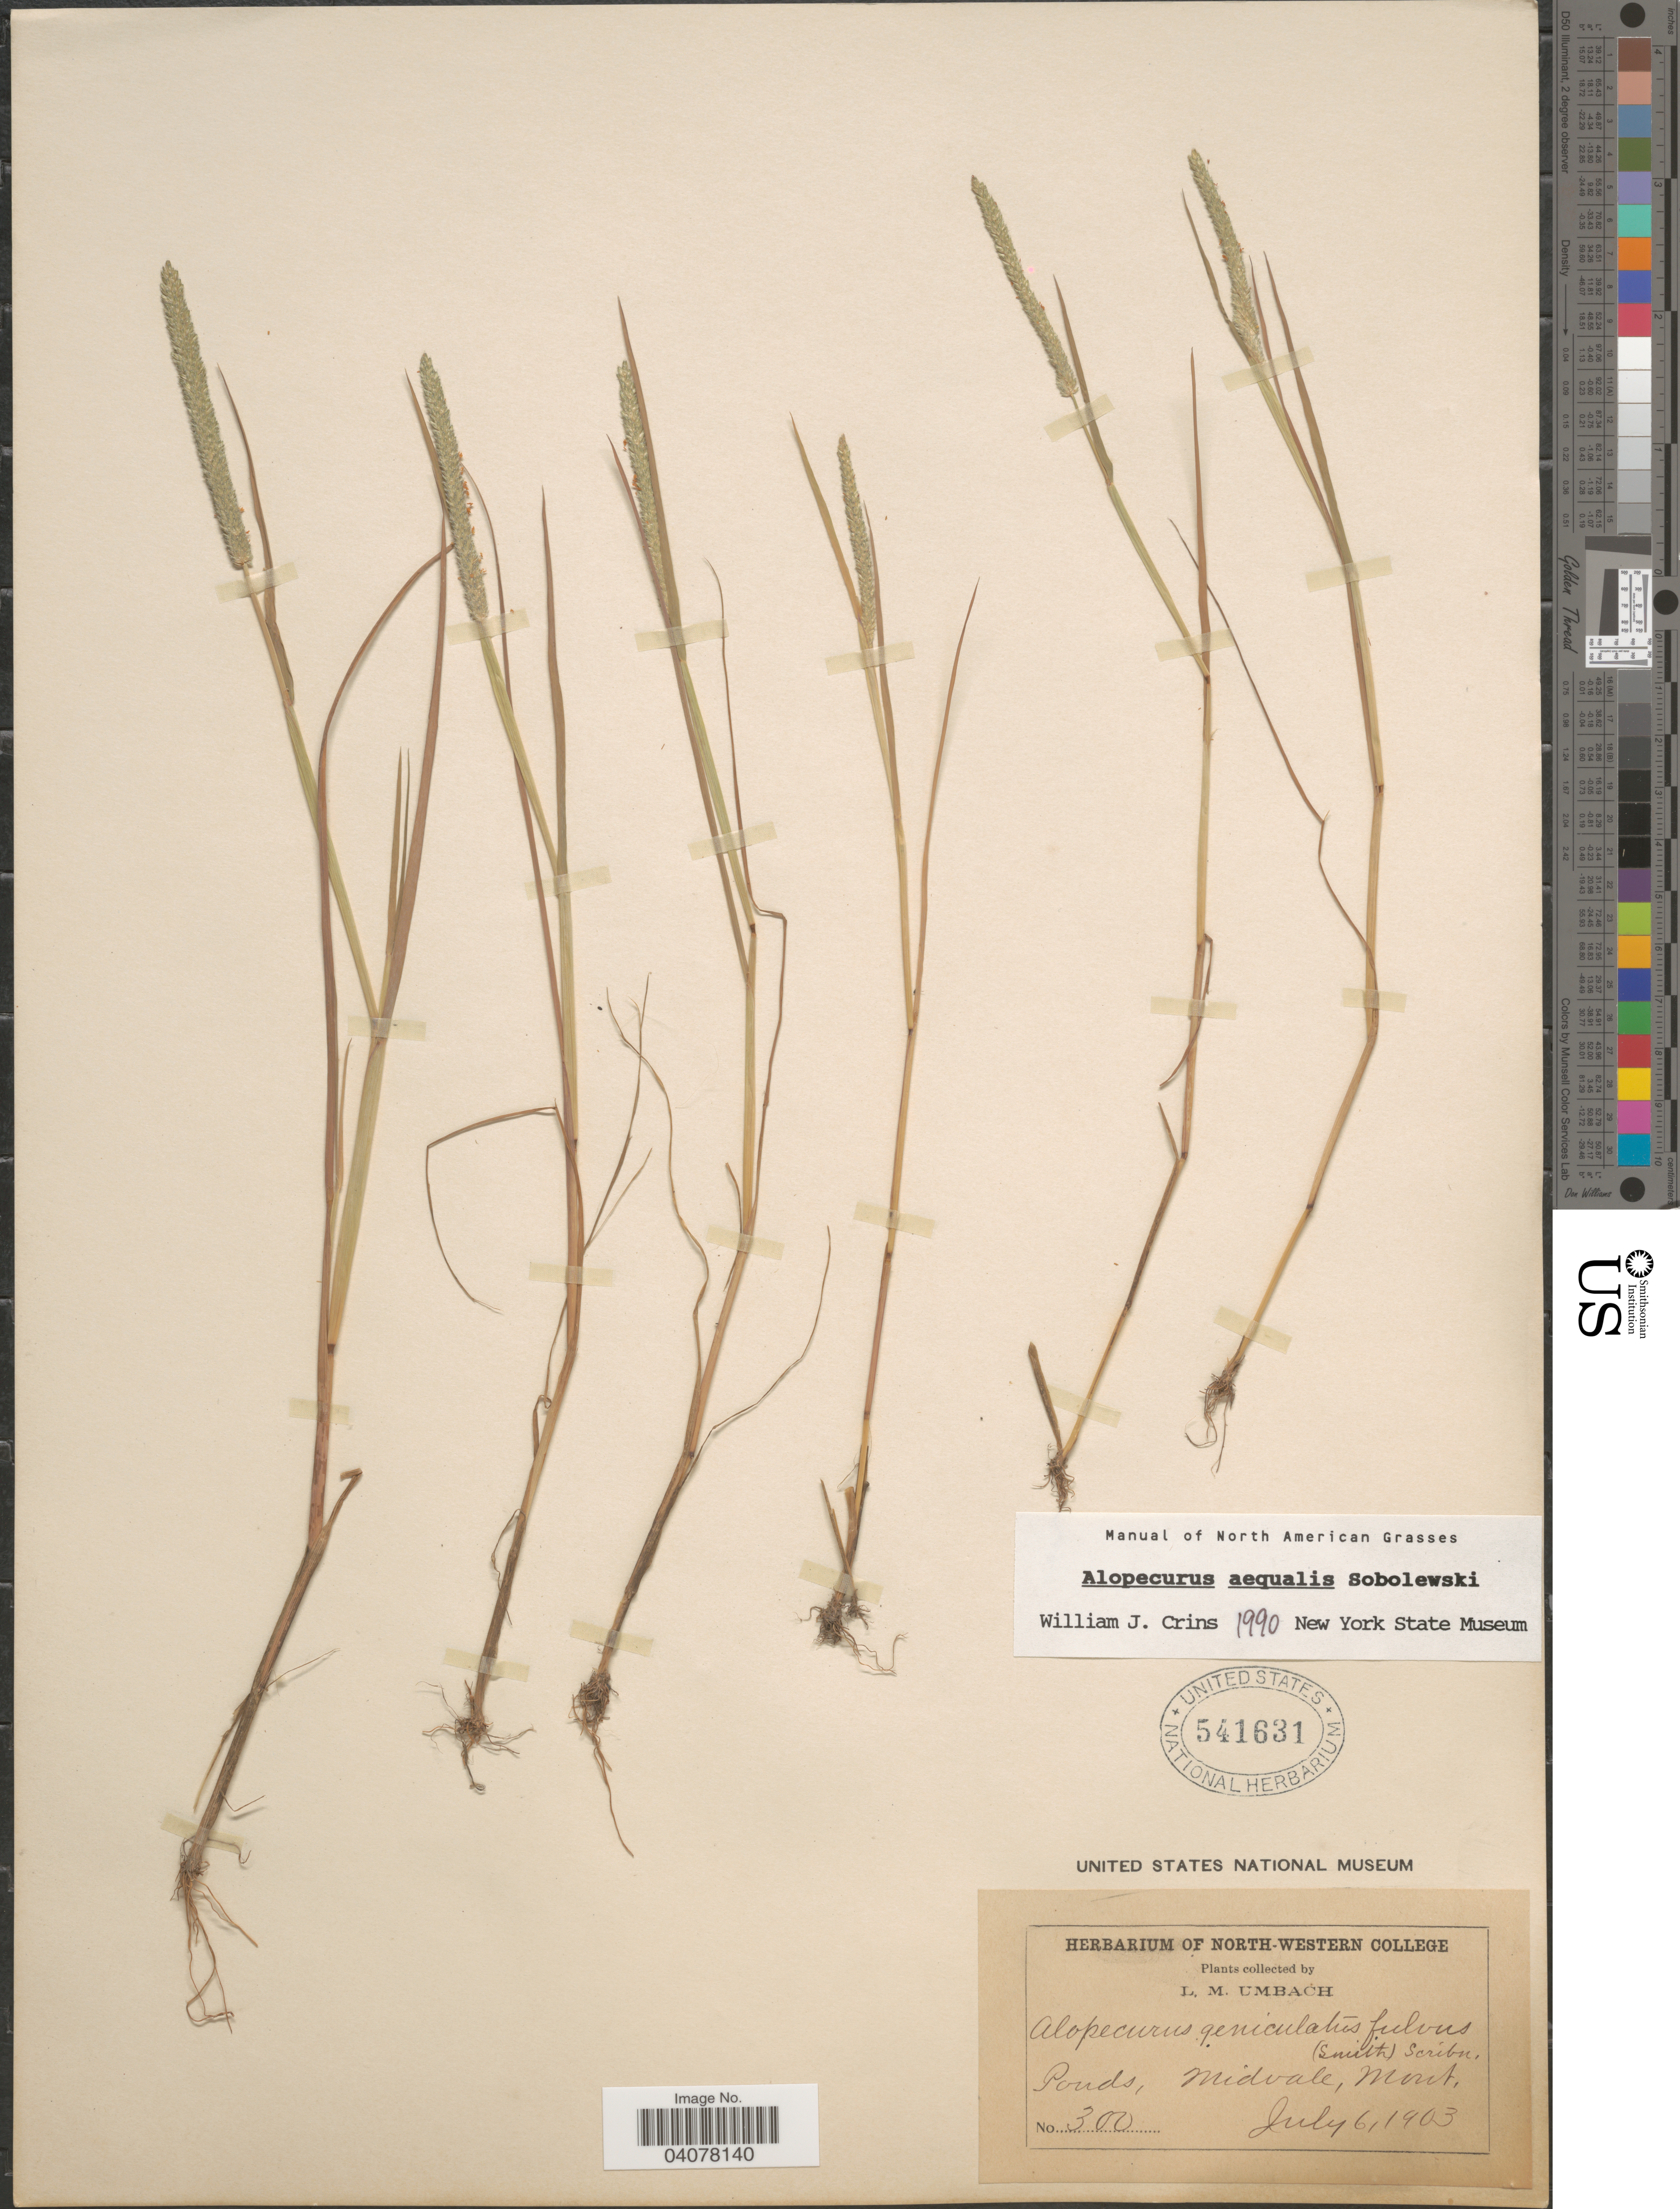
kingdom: Plantae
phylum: Tracheophyta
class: Liliopsida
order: Poales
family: Poaceae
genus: Alopecurus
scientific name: Alopecurus aequalis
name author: Sobol.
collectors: L. M. Umbach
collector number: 300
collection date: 1903-07-06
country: United States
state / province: Montana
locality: Ponds, Midvale.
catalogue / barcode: US 541631